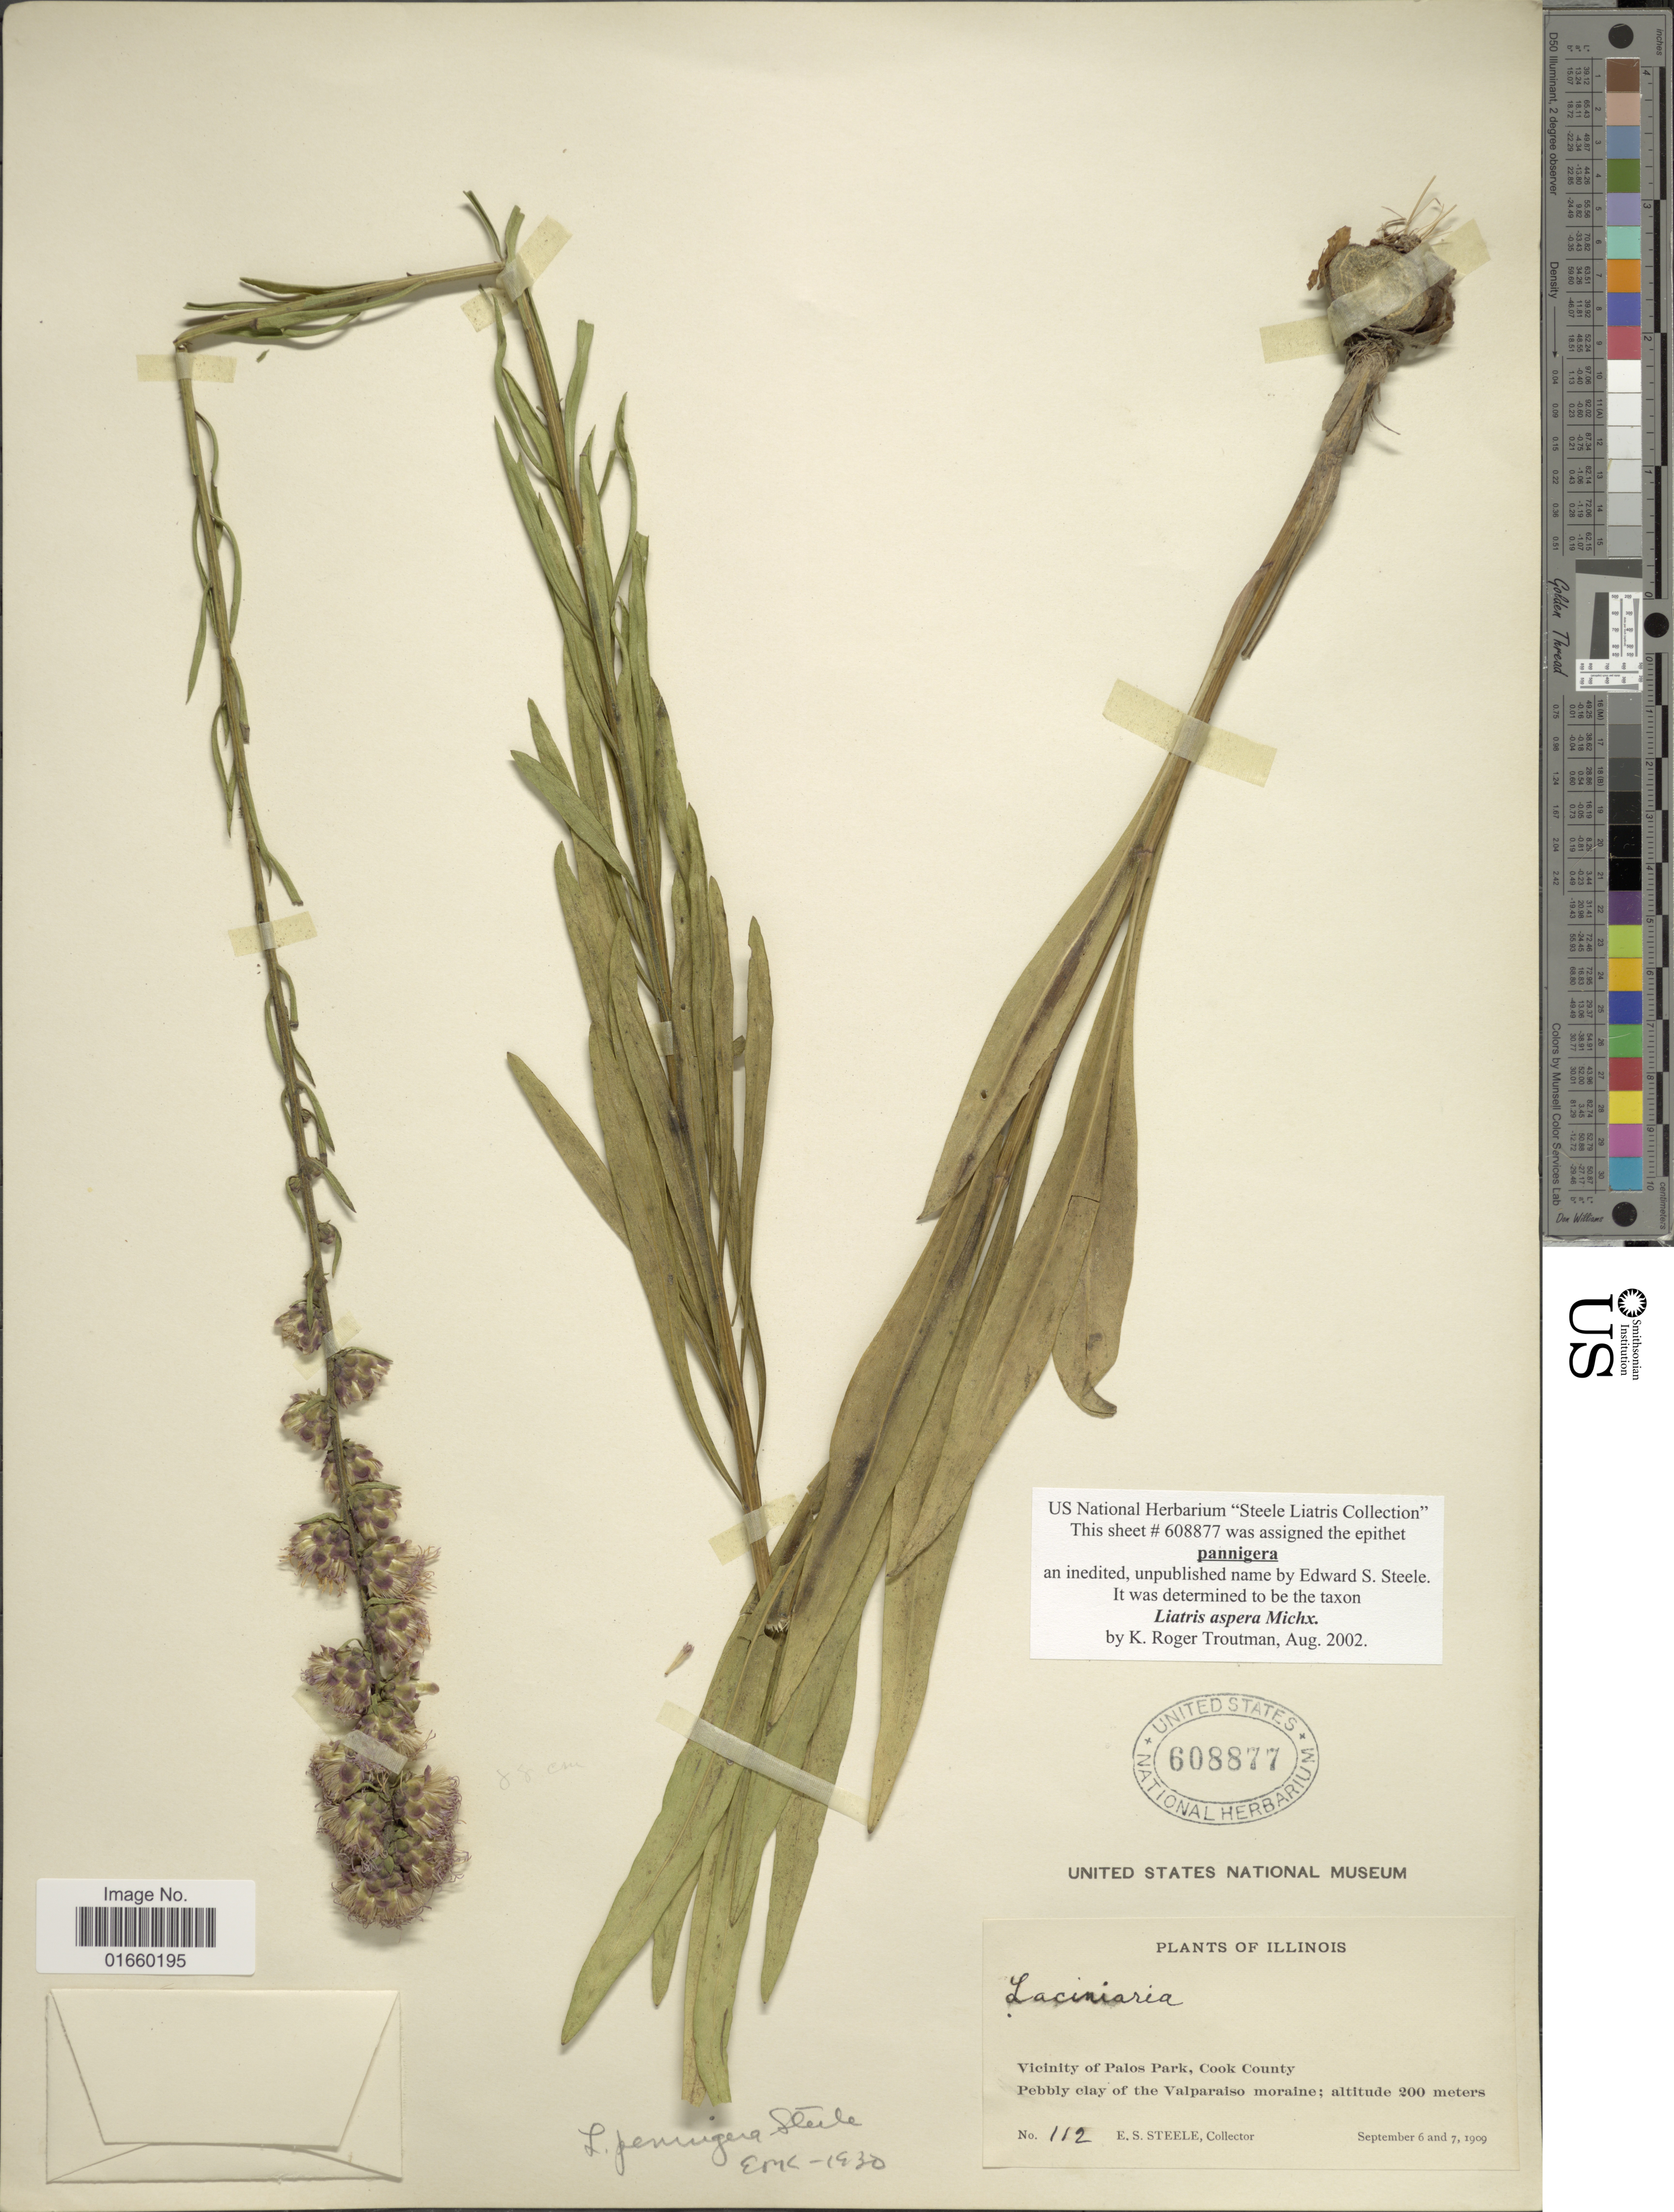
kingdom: Plantae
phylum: Tracheophyta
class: Magnoliopsida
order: Asterales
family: Asteraceae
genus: Liatris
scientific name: Liatris aspera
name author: Michx.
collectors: E. Steele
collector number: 112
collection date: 1909-09-06/1909-09-07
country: United States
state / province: Illinois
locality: Vicinity of Palos Park, Cook County Pebbly Clay of the Valparaiso moraine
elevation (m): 200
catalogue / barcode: US 608877